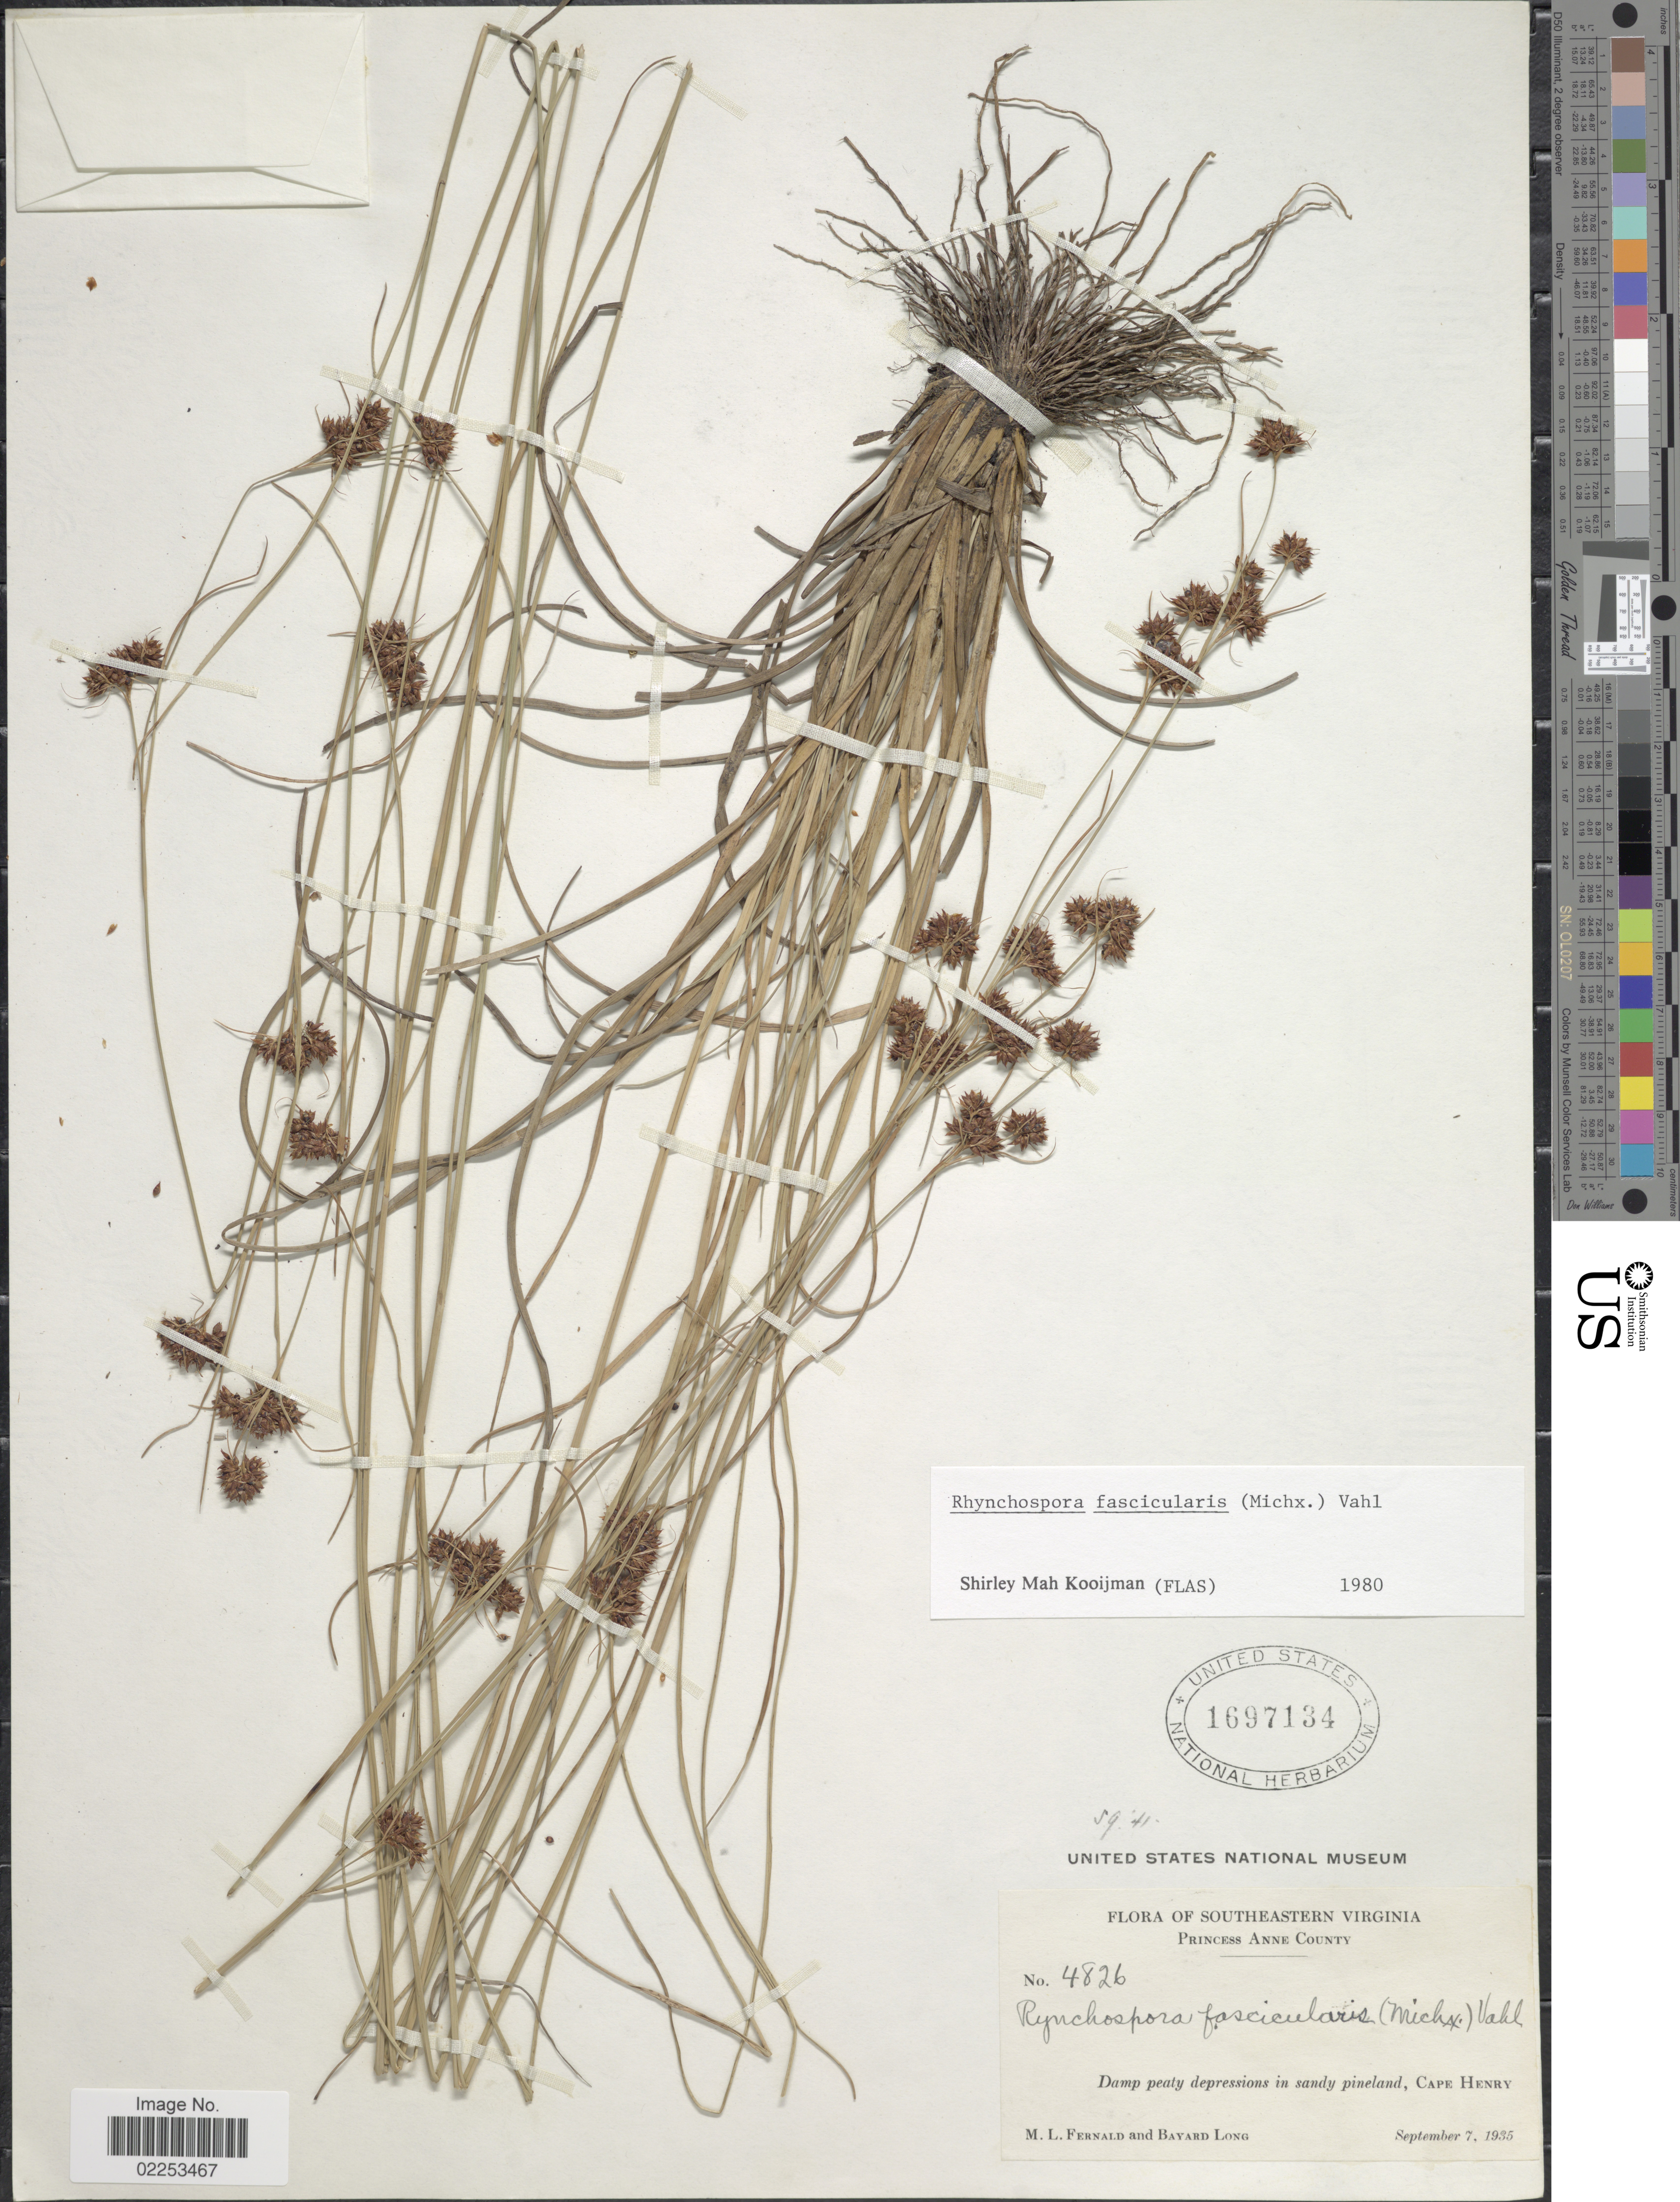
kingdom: Plantae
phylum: Tracheophyta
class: Liliopsida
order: Poales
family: Cyperaceae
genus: Rhynchospora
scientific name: Rhynchospora fascicularis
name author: (Michx.) Vahl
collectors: M. L. Fernald & B. Long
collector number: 4826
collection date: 1935-09-07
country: United States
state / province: Virginia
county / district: City of Virginia Beach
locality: Southeastern Virginia, Princess Anne (=historic county name) County, Damp peaty depressions in sandy pineland, Cape Henry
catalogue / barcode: US 1697134